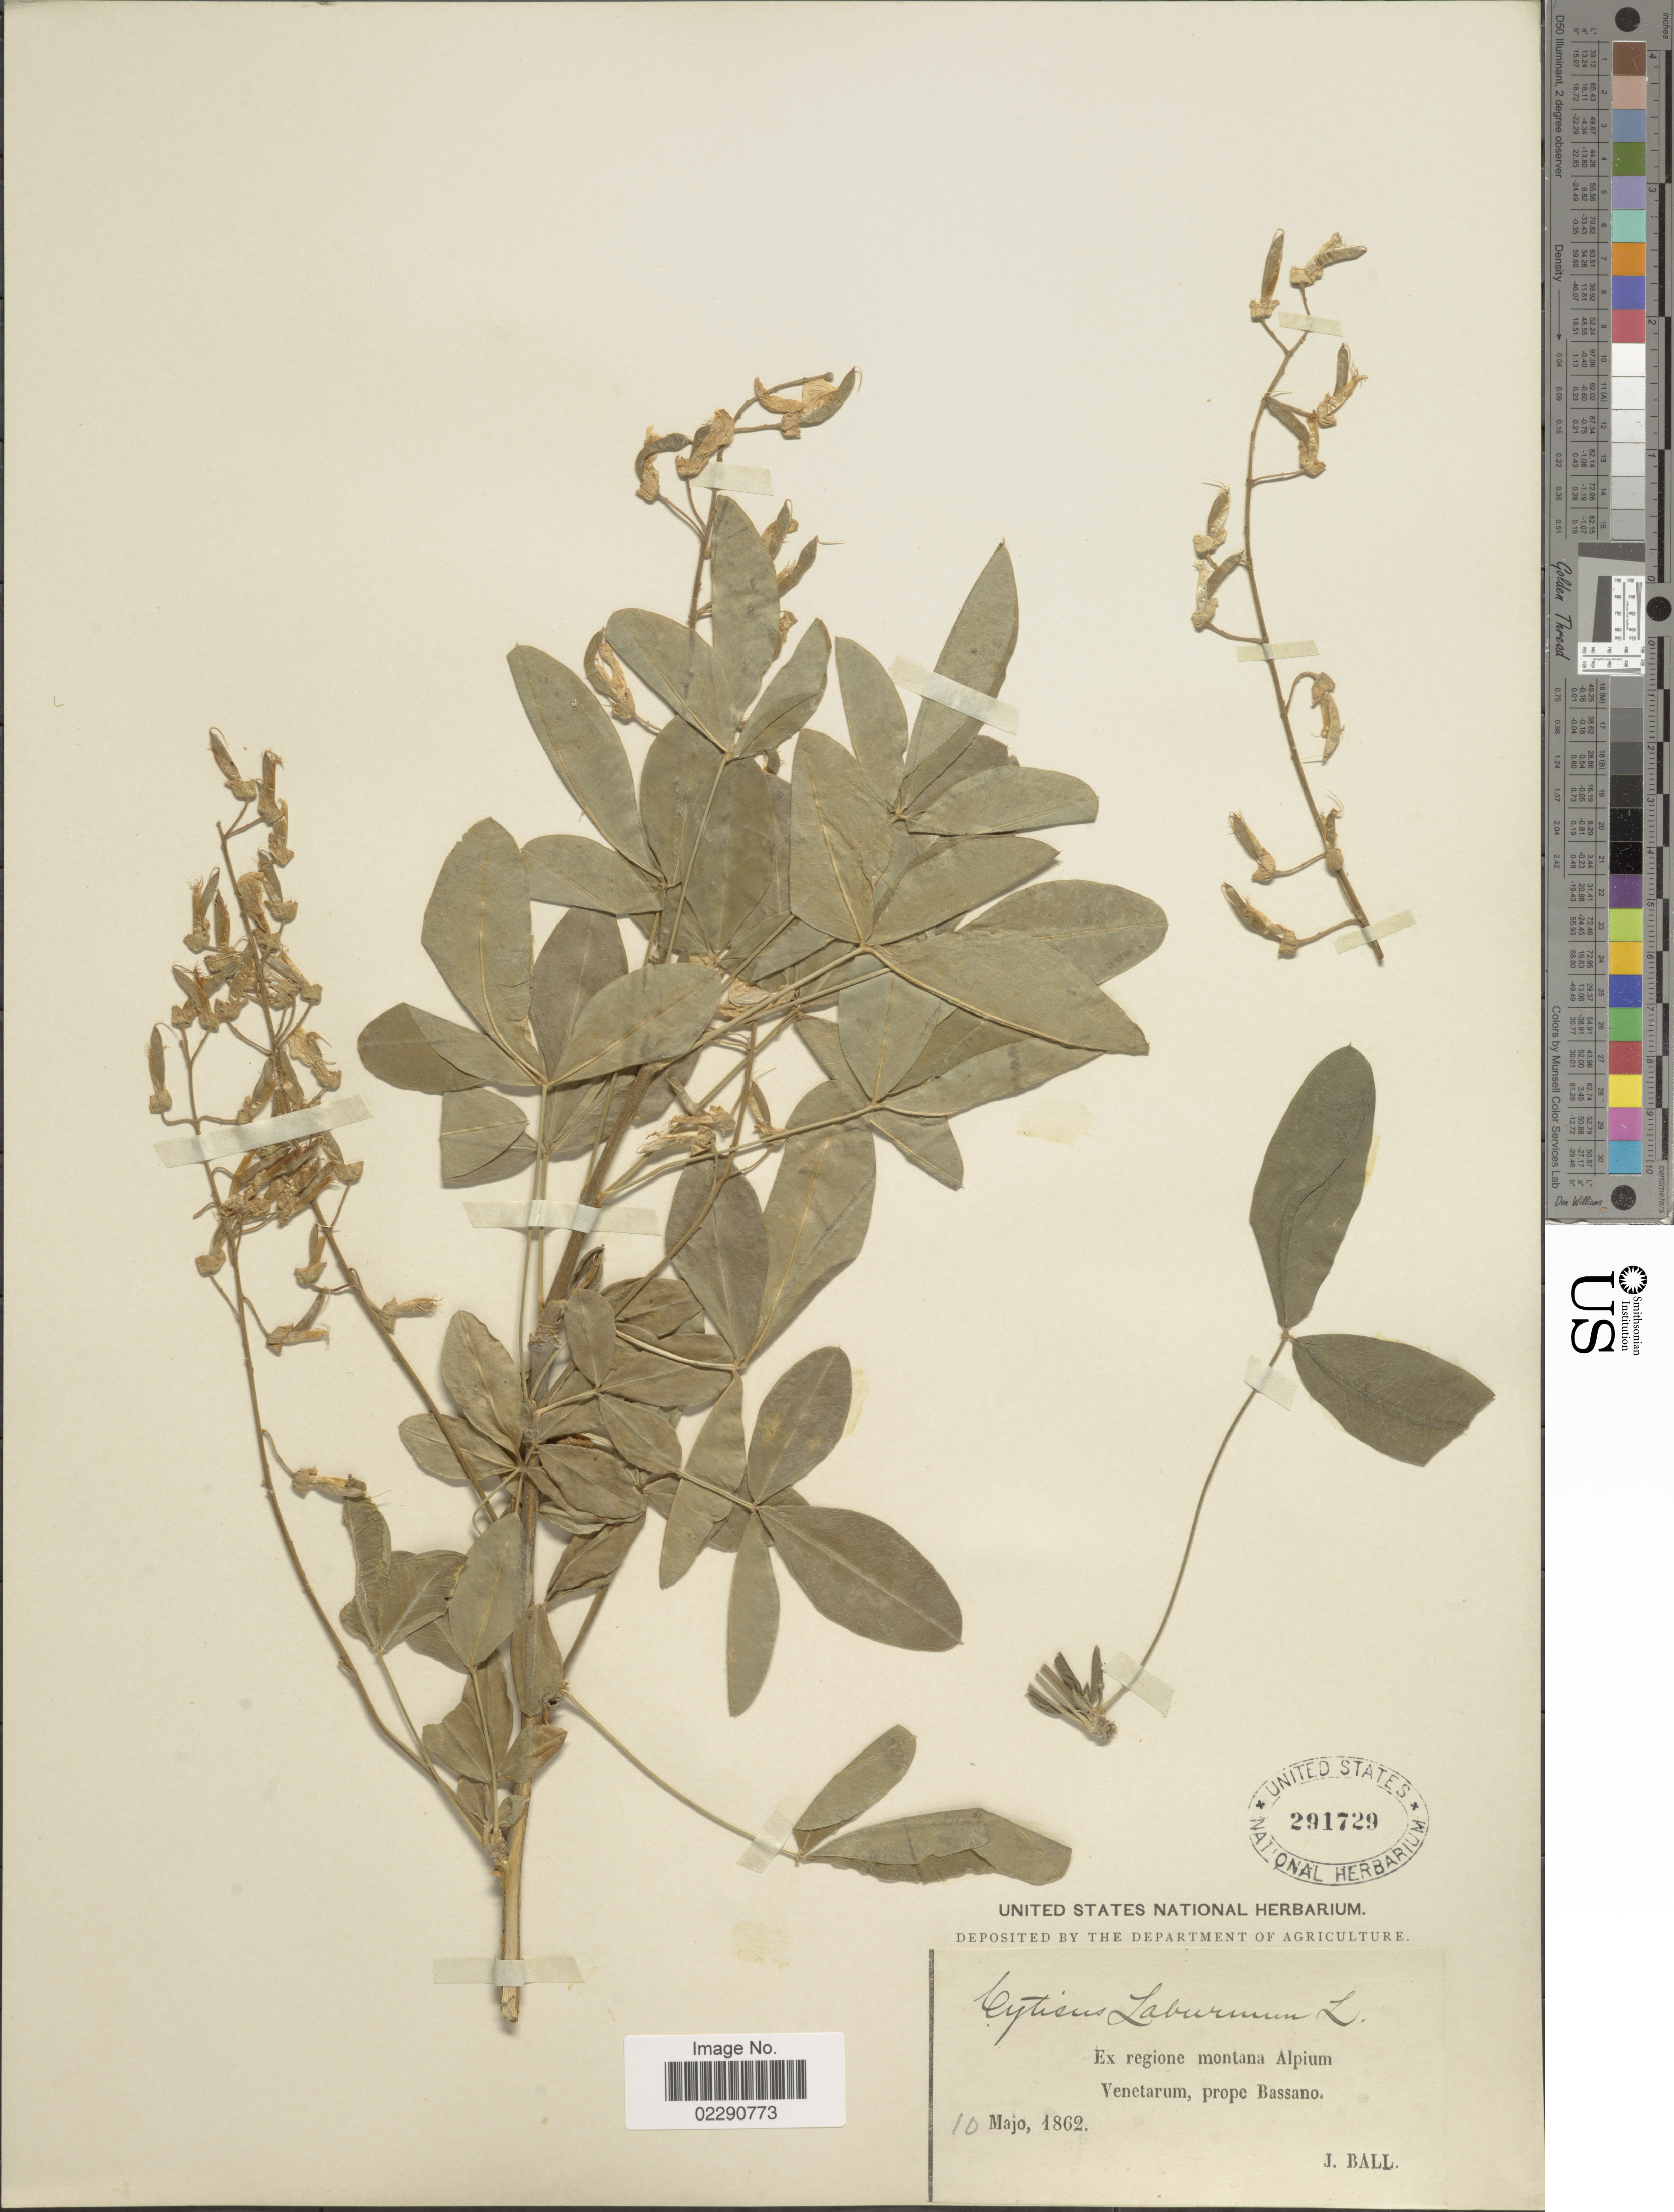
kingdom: Plantae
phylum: Tracheophyta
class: Magnoliopsida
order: Fabales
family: Fabaceae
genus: Laburnum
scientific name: Laburnum anagyroides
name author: Medik.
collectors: J. Roybal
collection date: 1862-05-10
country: Italy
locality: Regione montana Alpium, Venetarum, prope Bassano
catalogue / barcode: US 291729